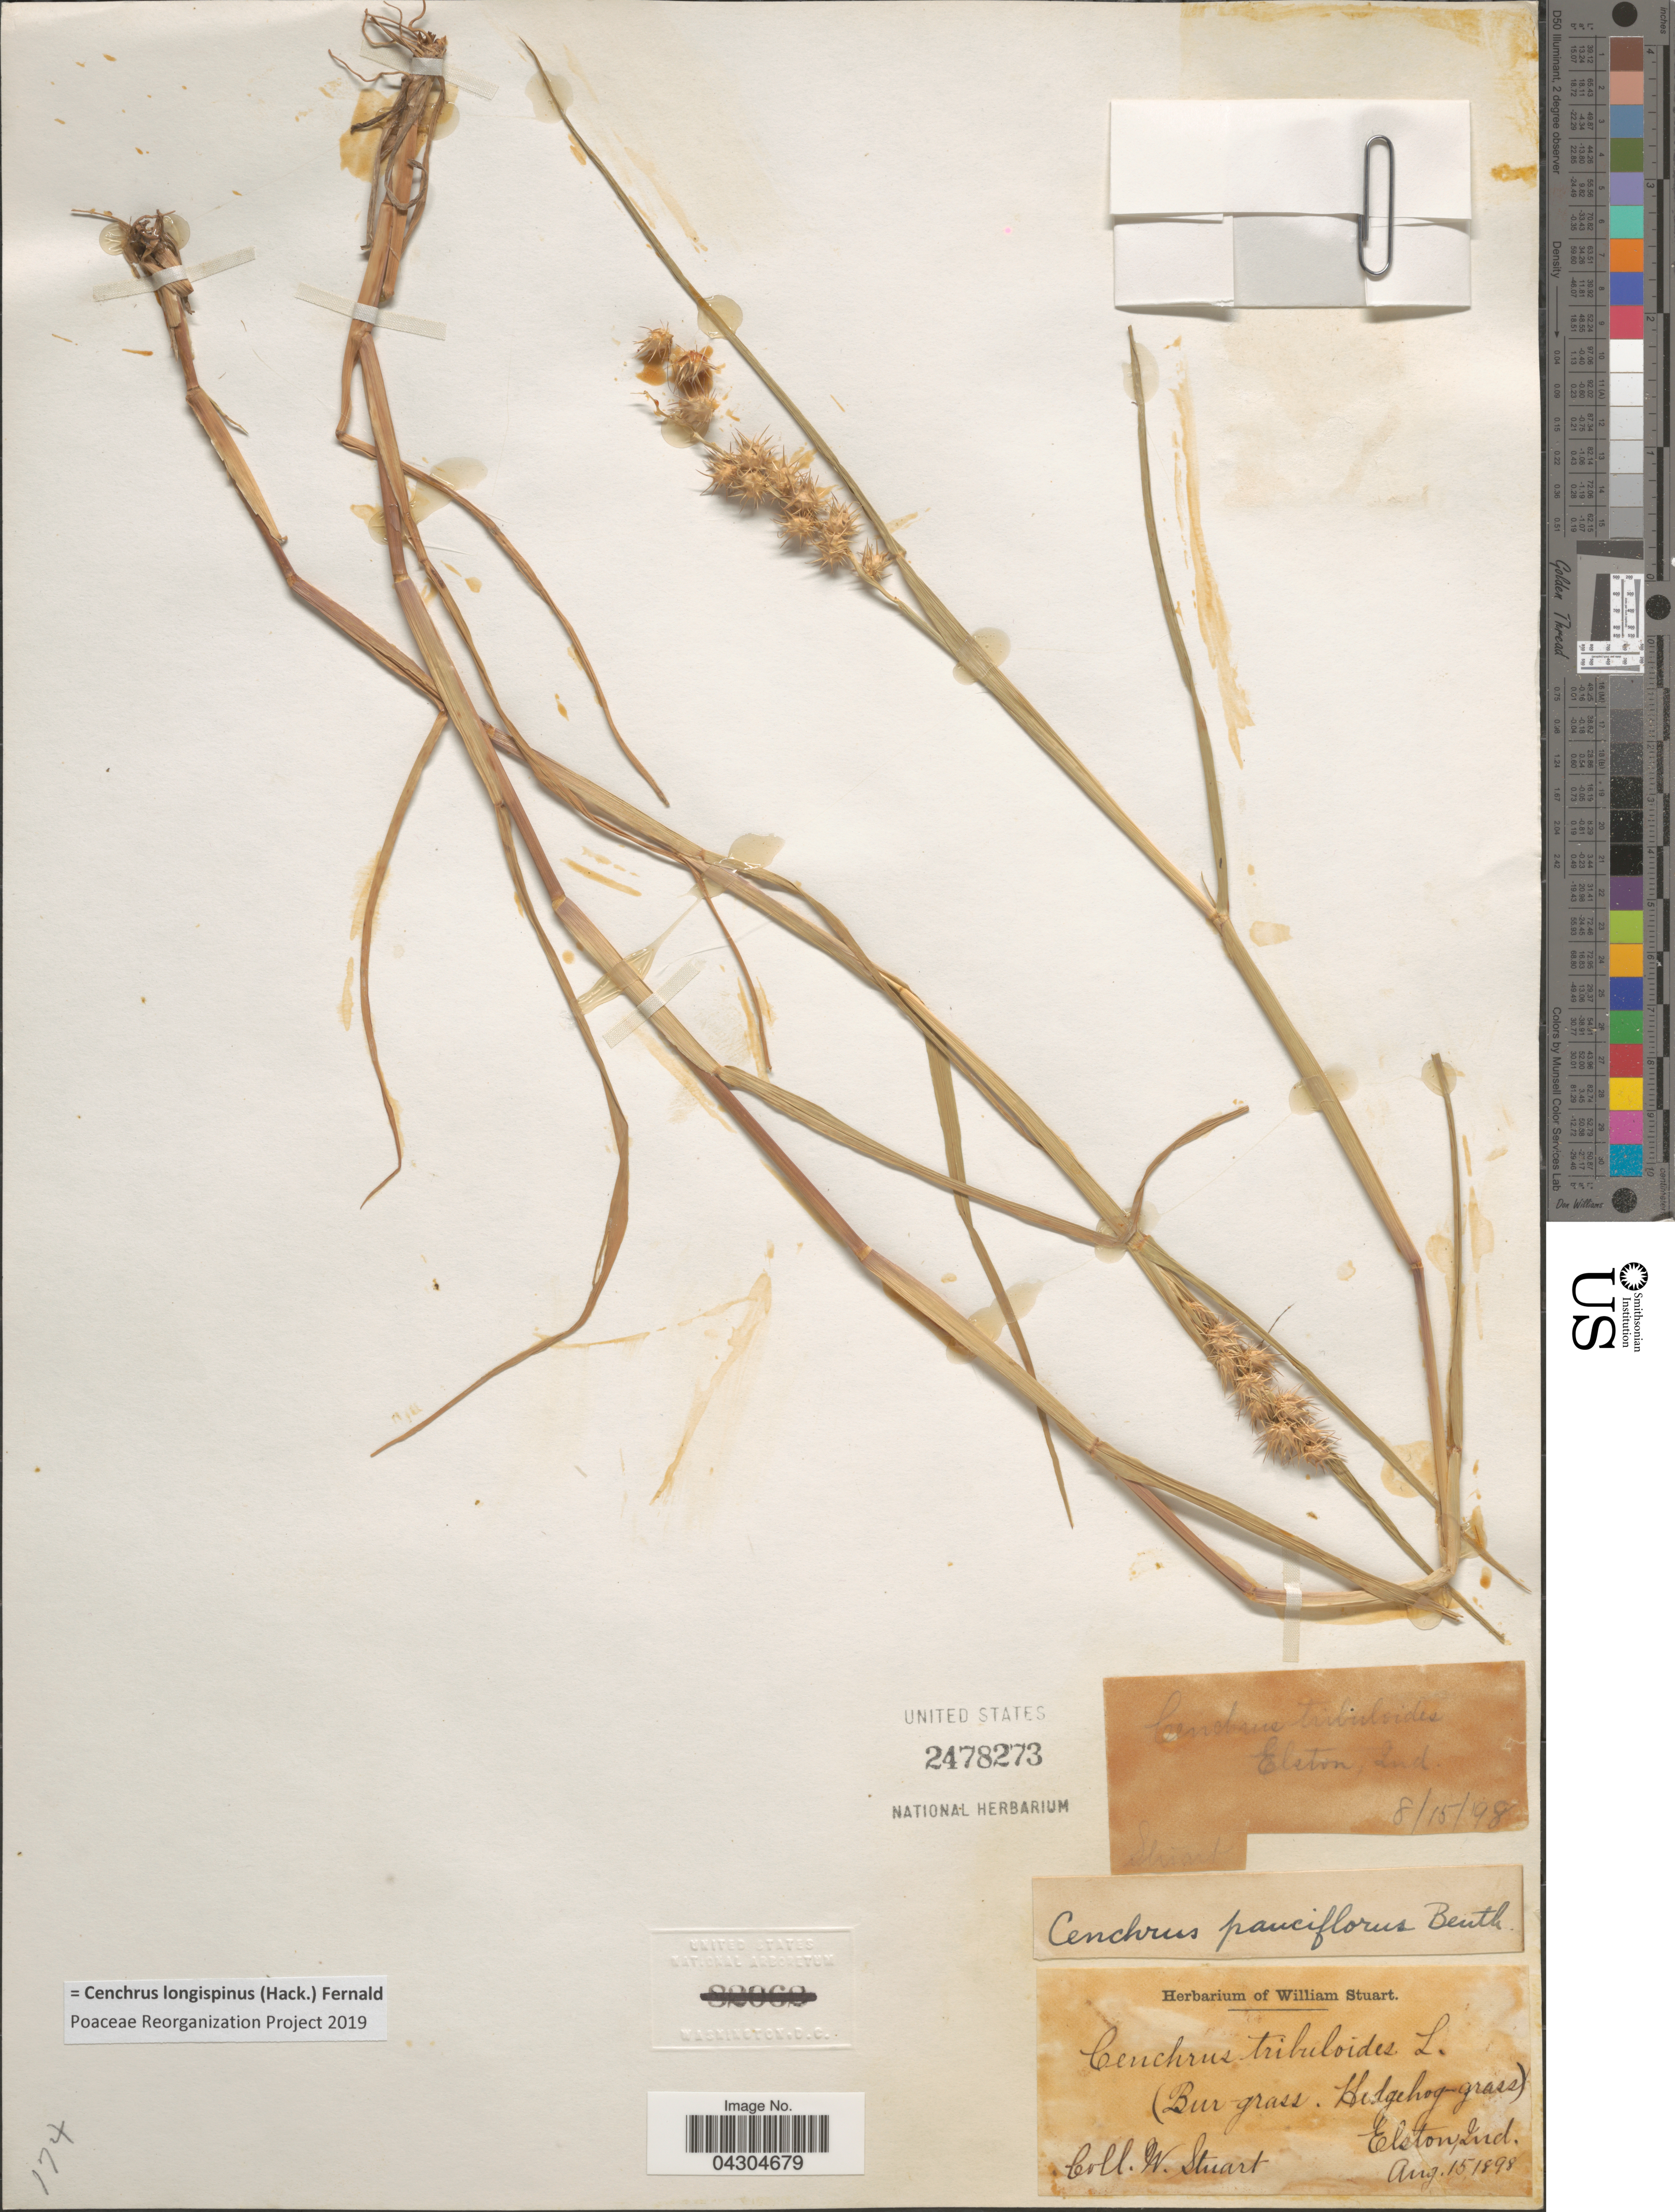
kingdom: Plantae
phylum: Tracheophyta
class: Liliopsida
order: Poales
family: Poaceae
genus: Cenchrus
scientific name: Cenchrus longispinus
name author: (Hack.) Fernald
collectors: W. Stuart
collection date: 1898-08-05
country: United States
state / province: Indiana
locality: Elston.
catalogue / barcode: US 2478273